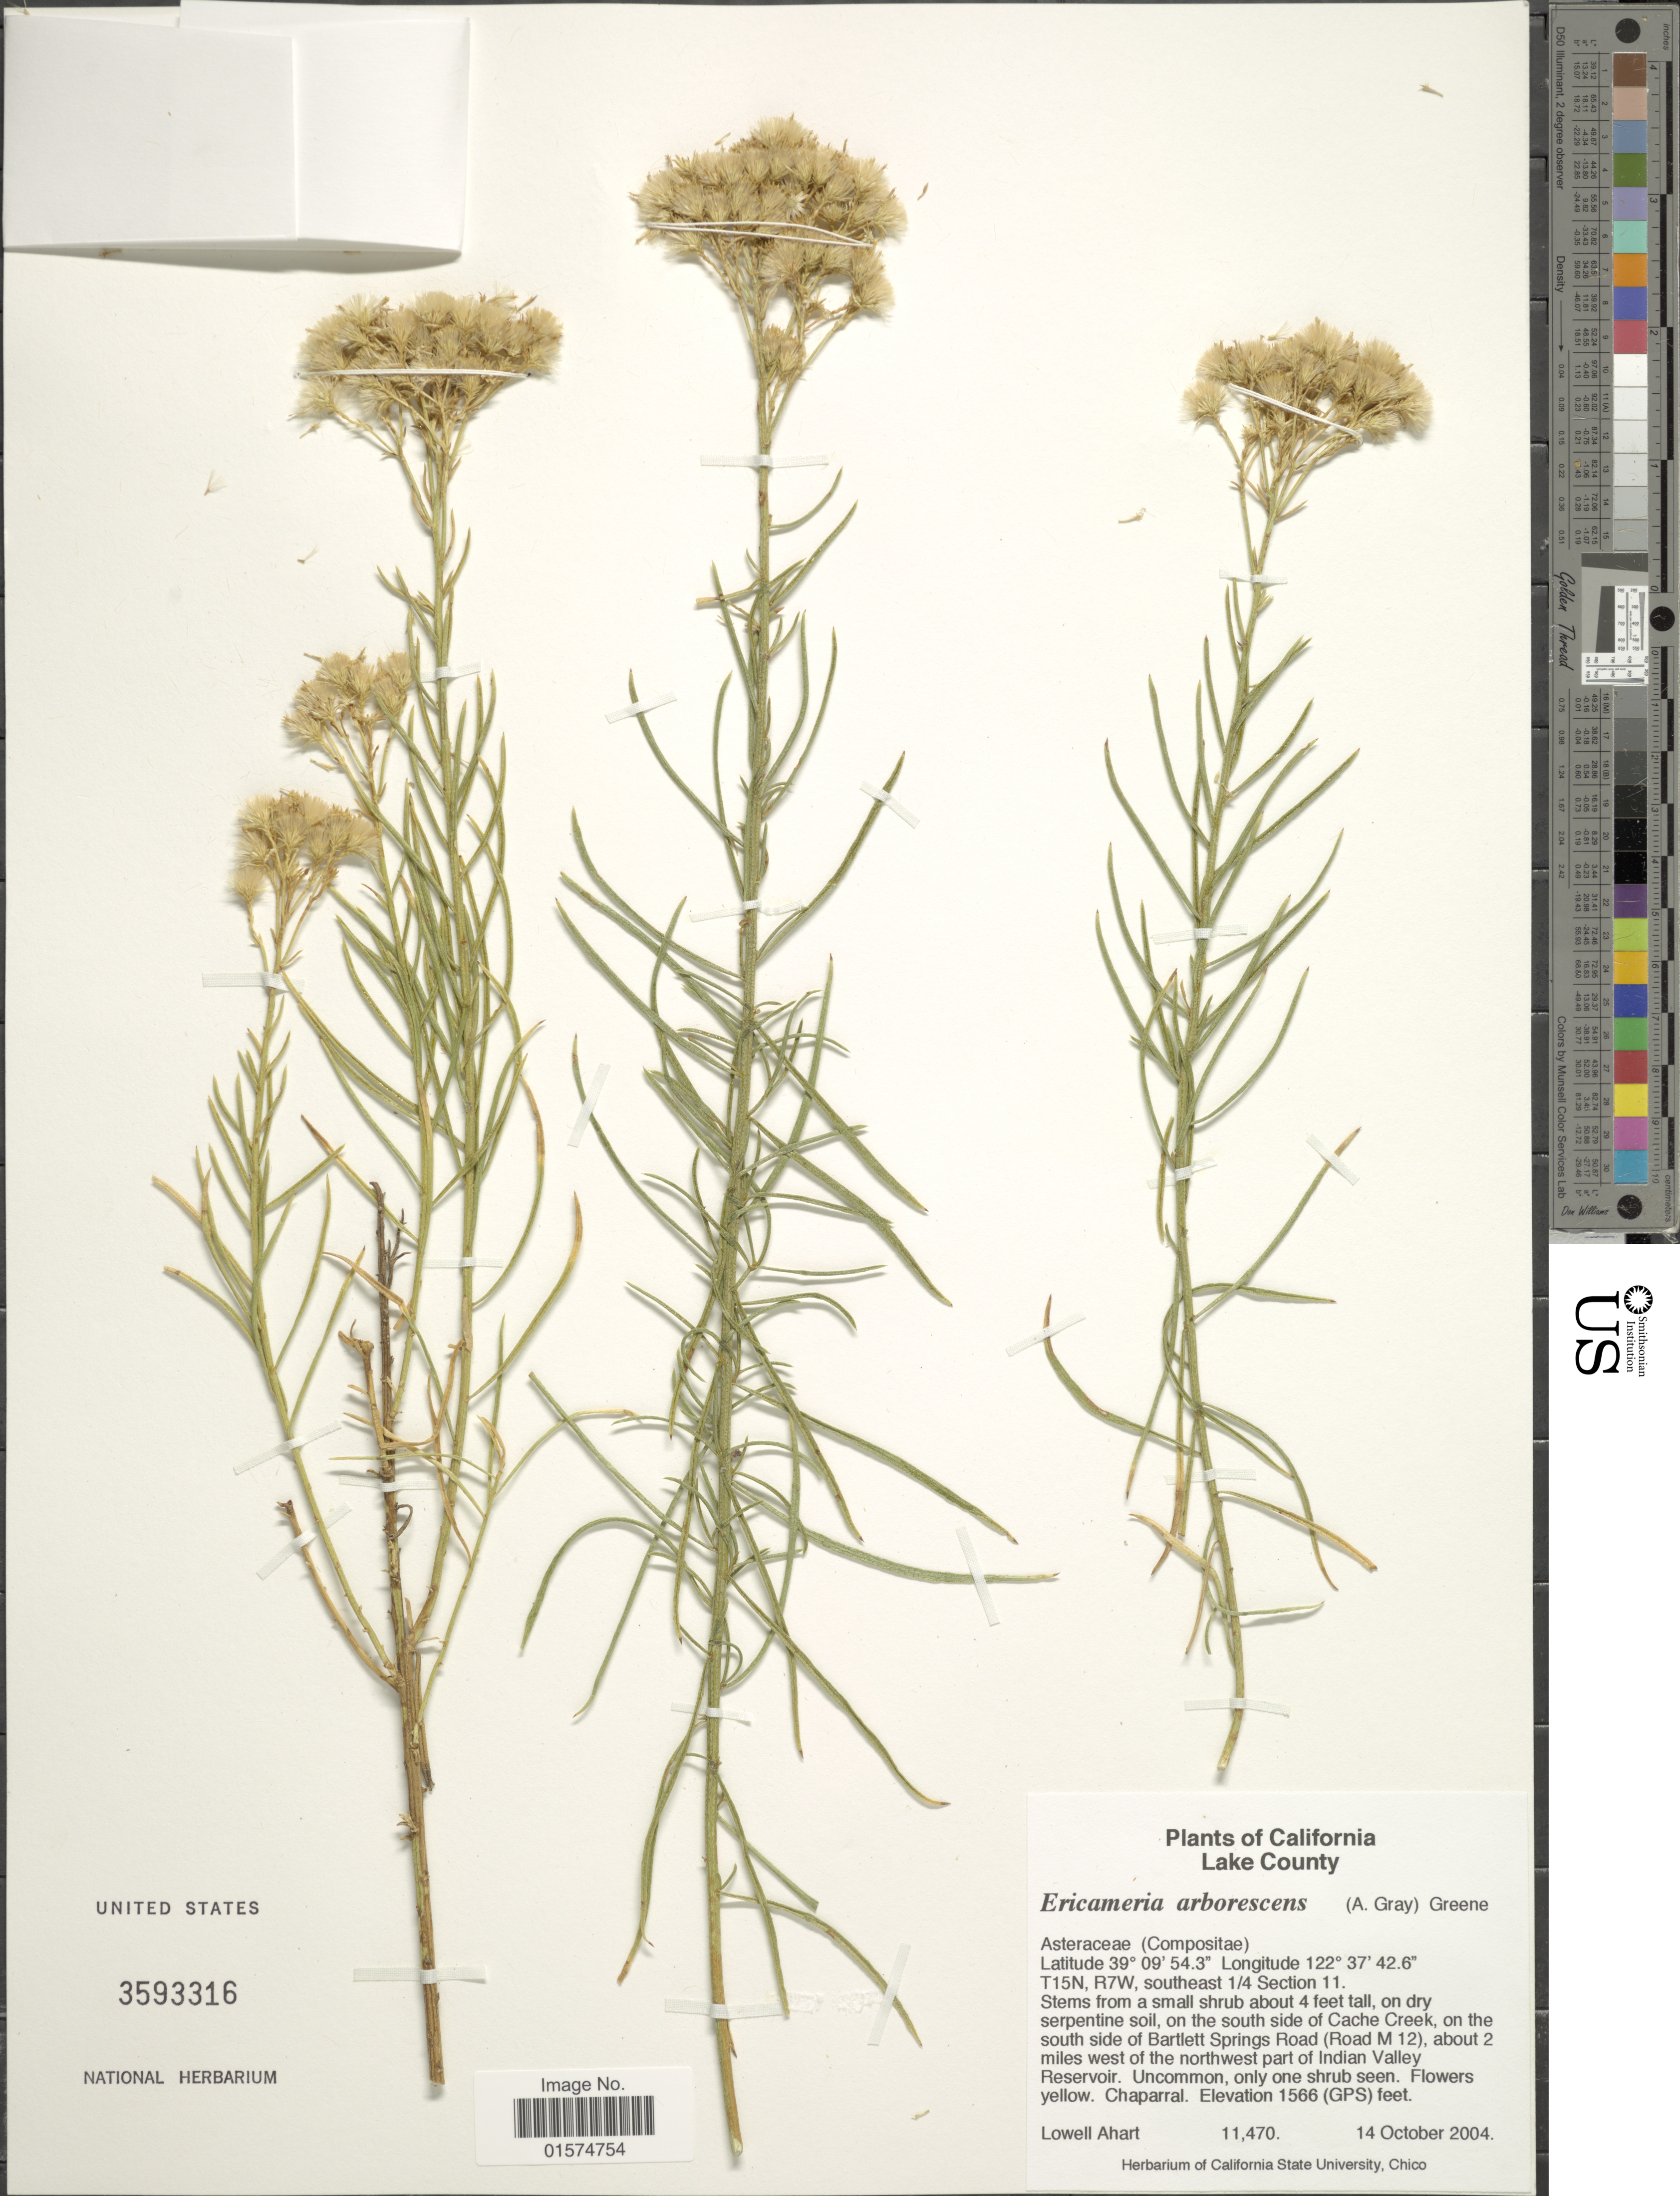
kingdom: Plantae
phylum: Tracheophyta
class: Magnoliopsida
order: Asterales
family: Asteraceae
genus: Ericameria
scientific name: Ericameria arborescens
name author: (A. Gray) Greene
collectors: L. Ahart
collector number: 11470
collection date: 2004-10-14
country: United States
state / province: California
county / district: Lake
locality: Lake County. T15N, R7W, southeast 1/4 Section 11. south side of Cache Creek, on the south side of Bartlett Springs Road (Road M 12), about 2 miles west of the northwest part of Indian Valley Reservoir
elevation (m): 477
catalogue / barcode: US 3593316